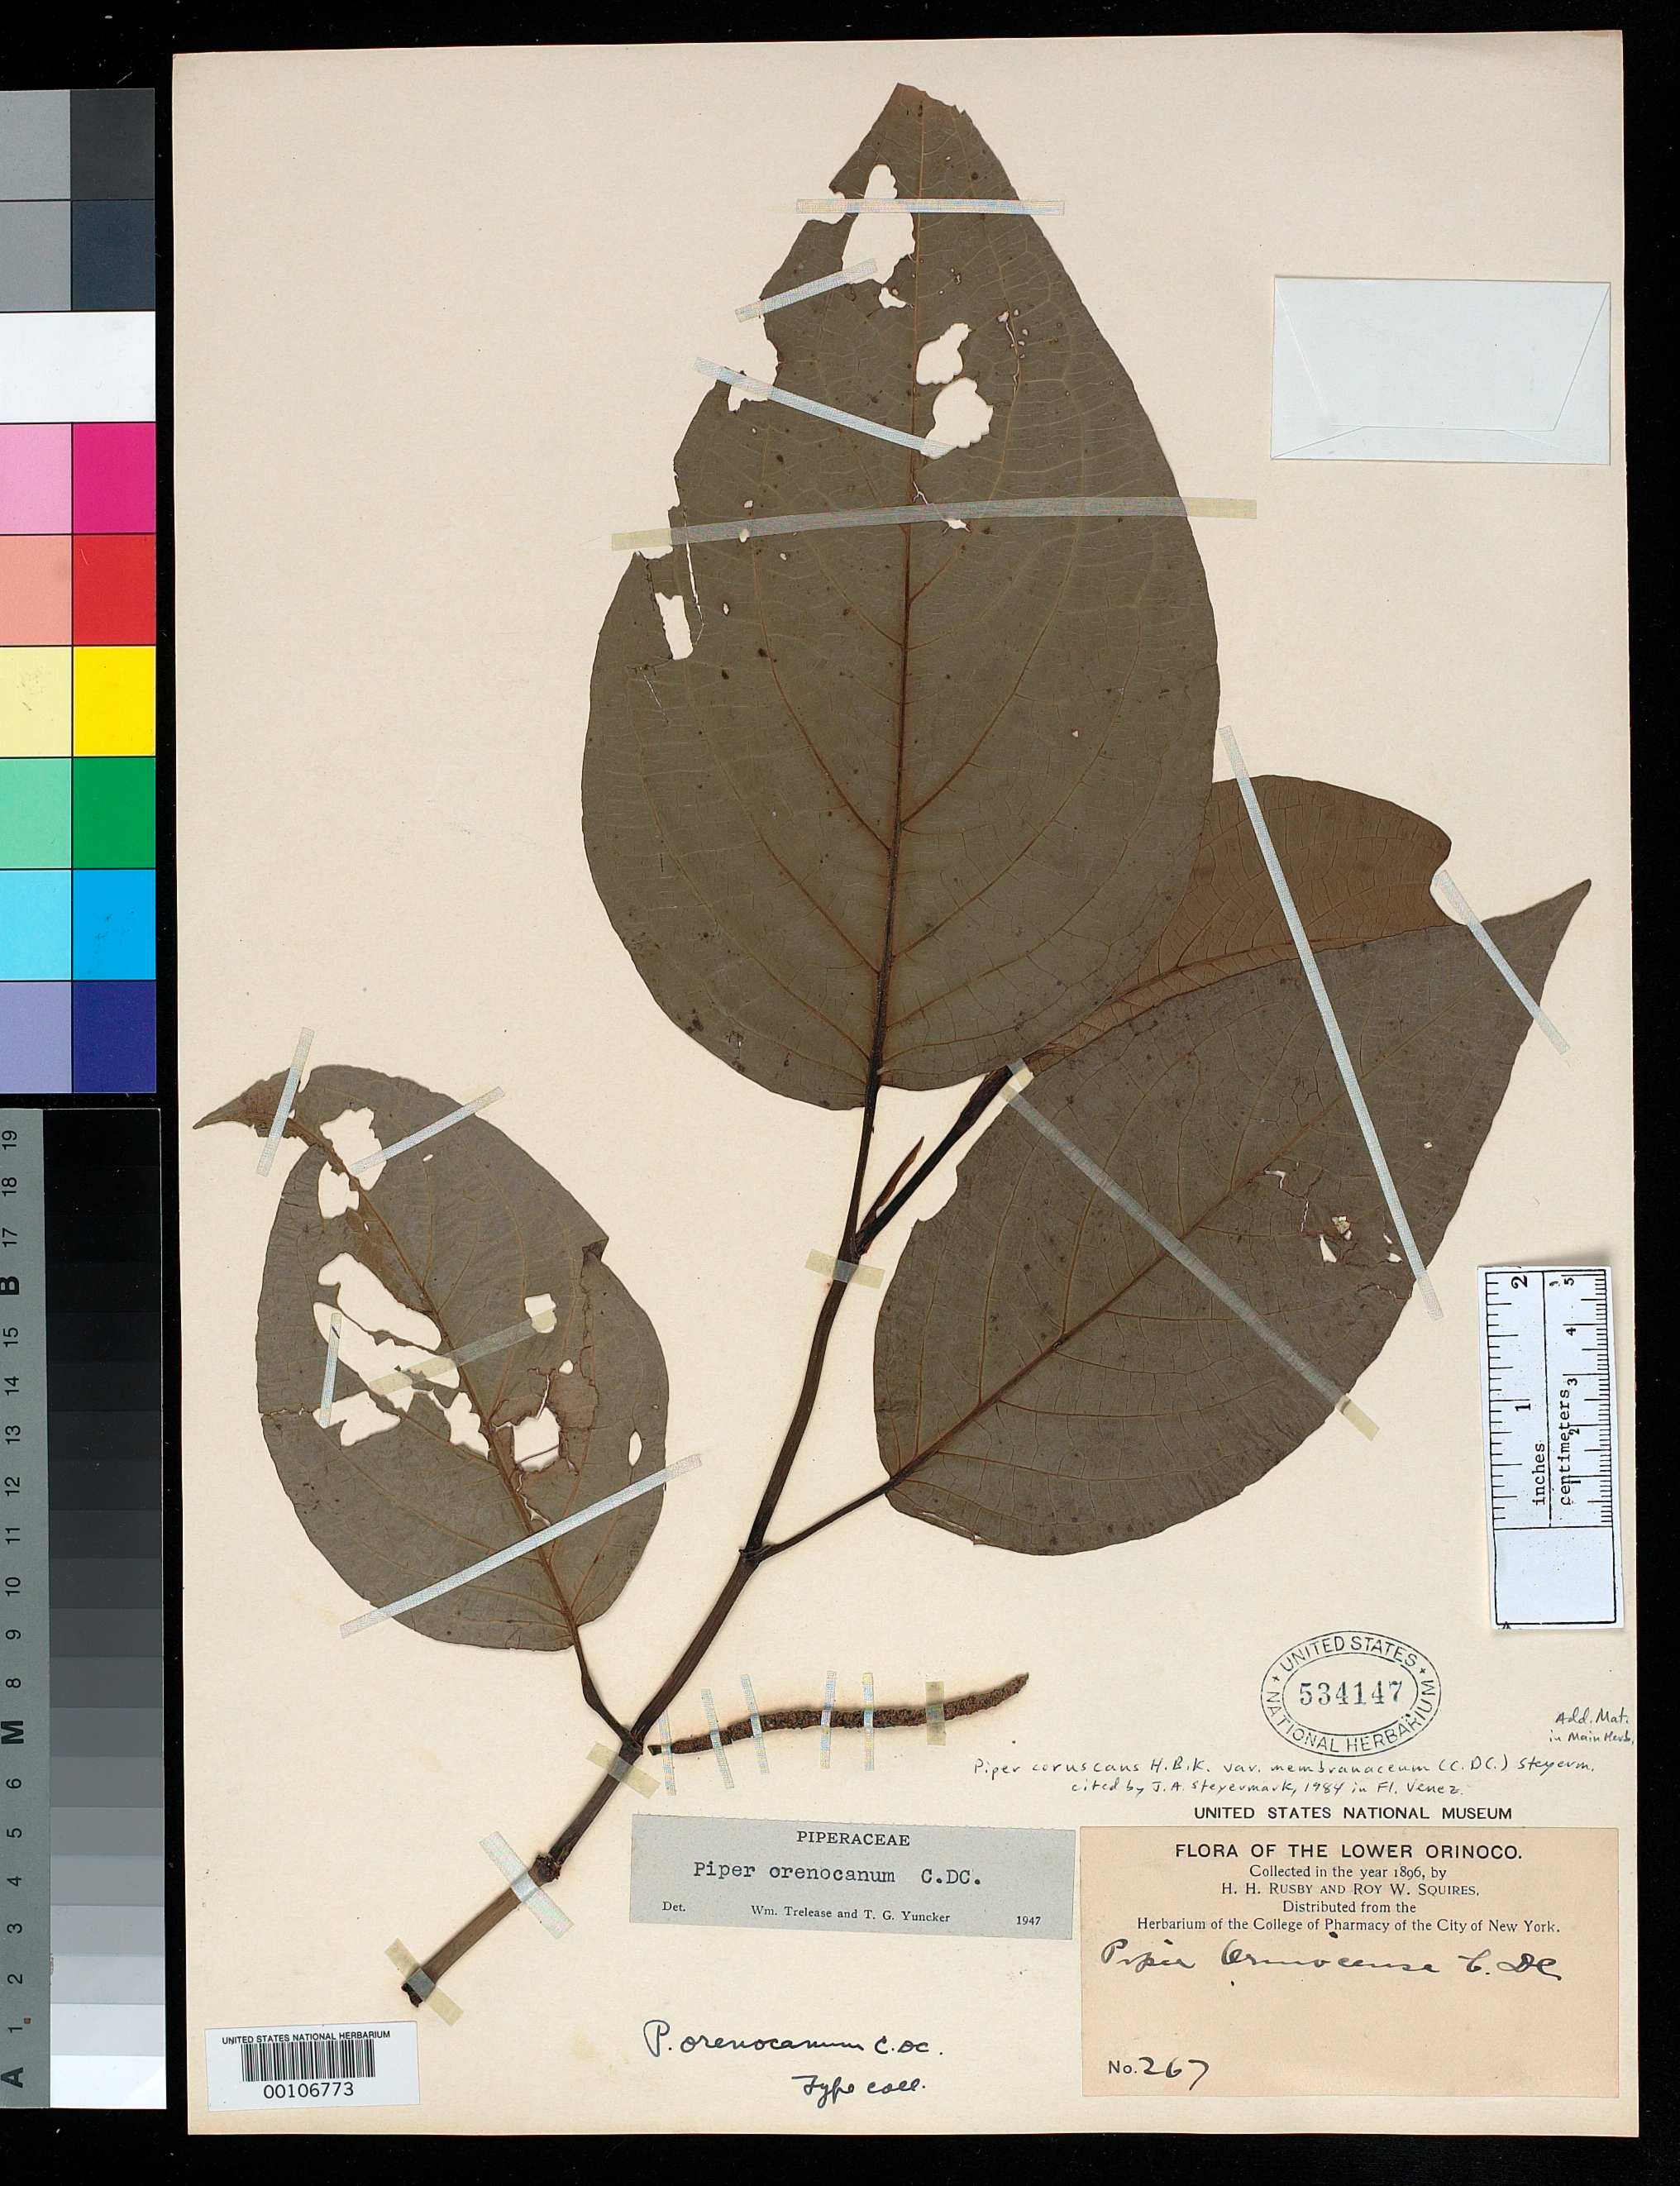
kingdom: Plantae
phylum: Tracheophyta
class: Magnoliopsida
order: Piperales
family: Piperaceae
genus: Piper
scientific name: Piper orenocanum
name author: C. DC.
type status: Isolectotype; Isotype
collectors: H. H. Rusby & R. Squires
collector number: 267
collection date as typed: May 1896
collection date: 1896-05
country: Venezuela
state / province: Delta Amacuro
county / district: Tucupita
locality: Lower Orinoco, Santa Catalina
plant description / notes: Protologue does not specify herbarium where holotype deposited (presumably G-DC). Specimen at NY cited as "holotype" by Steyermark (1984, Fl. Venez.) & Tebbs (1990, Bull. Brit. Mus. (Nat. Hist.), Bot. 20: 232), but annotated (1993) as "lectotype" by Dorr.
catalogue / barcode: US 534147